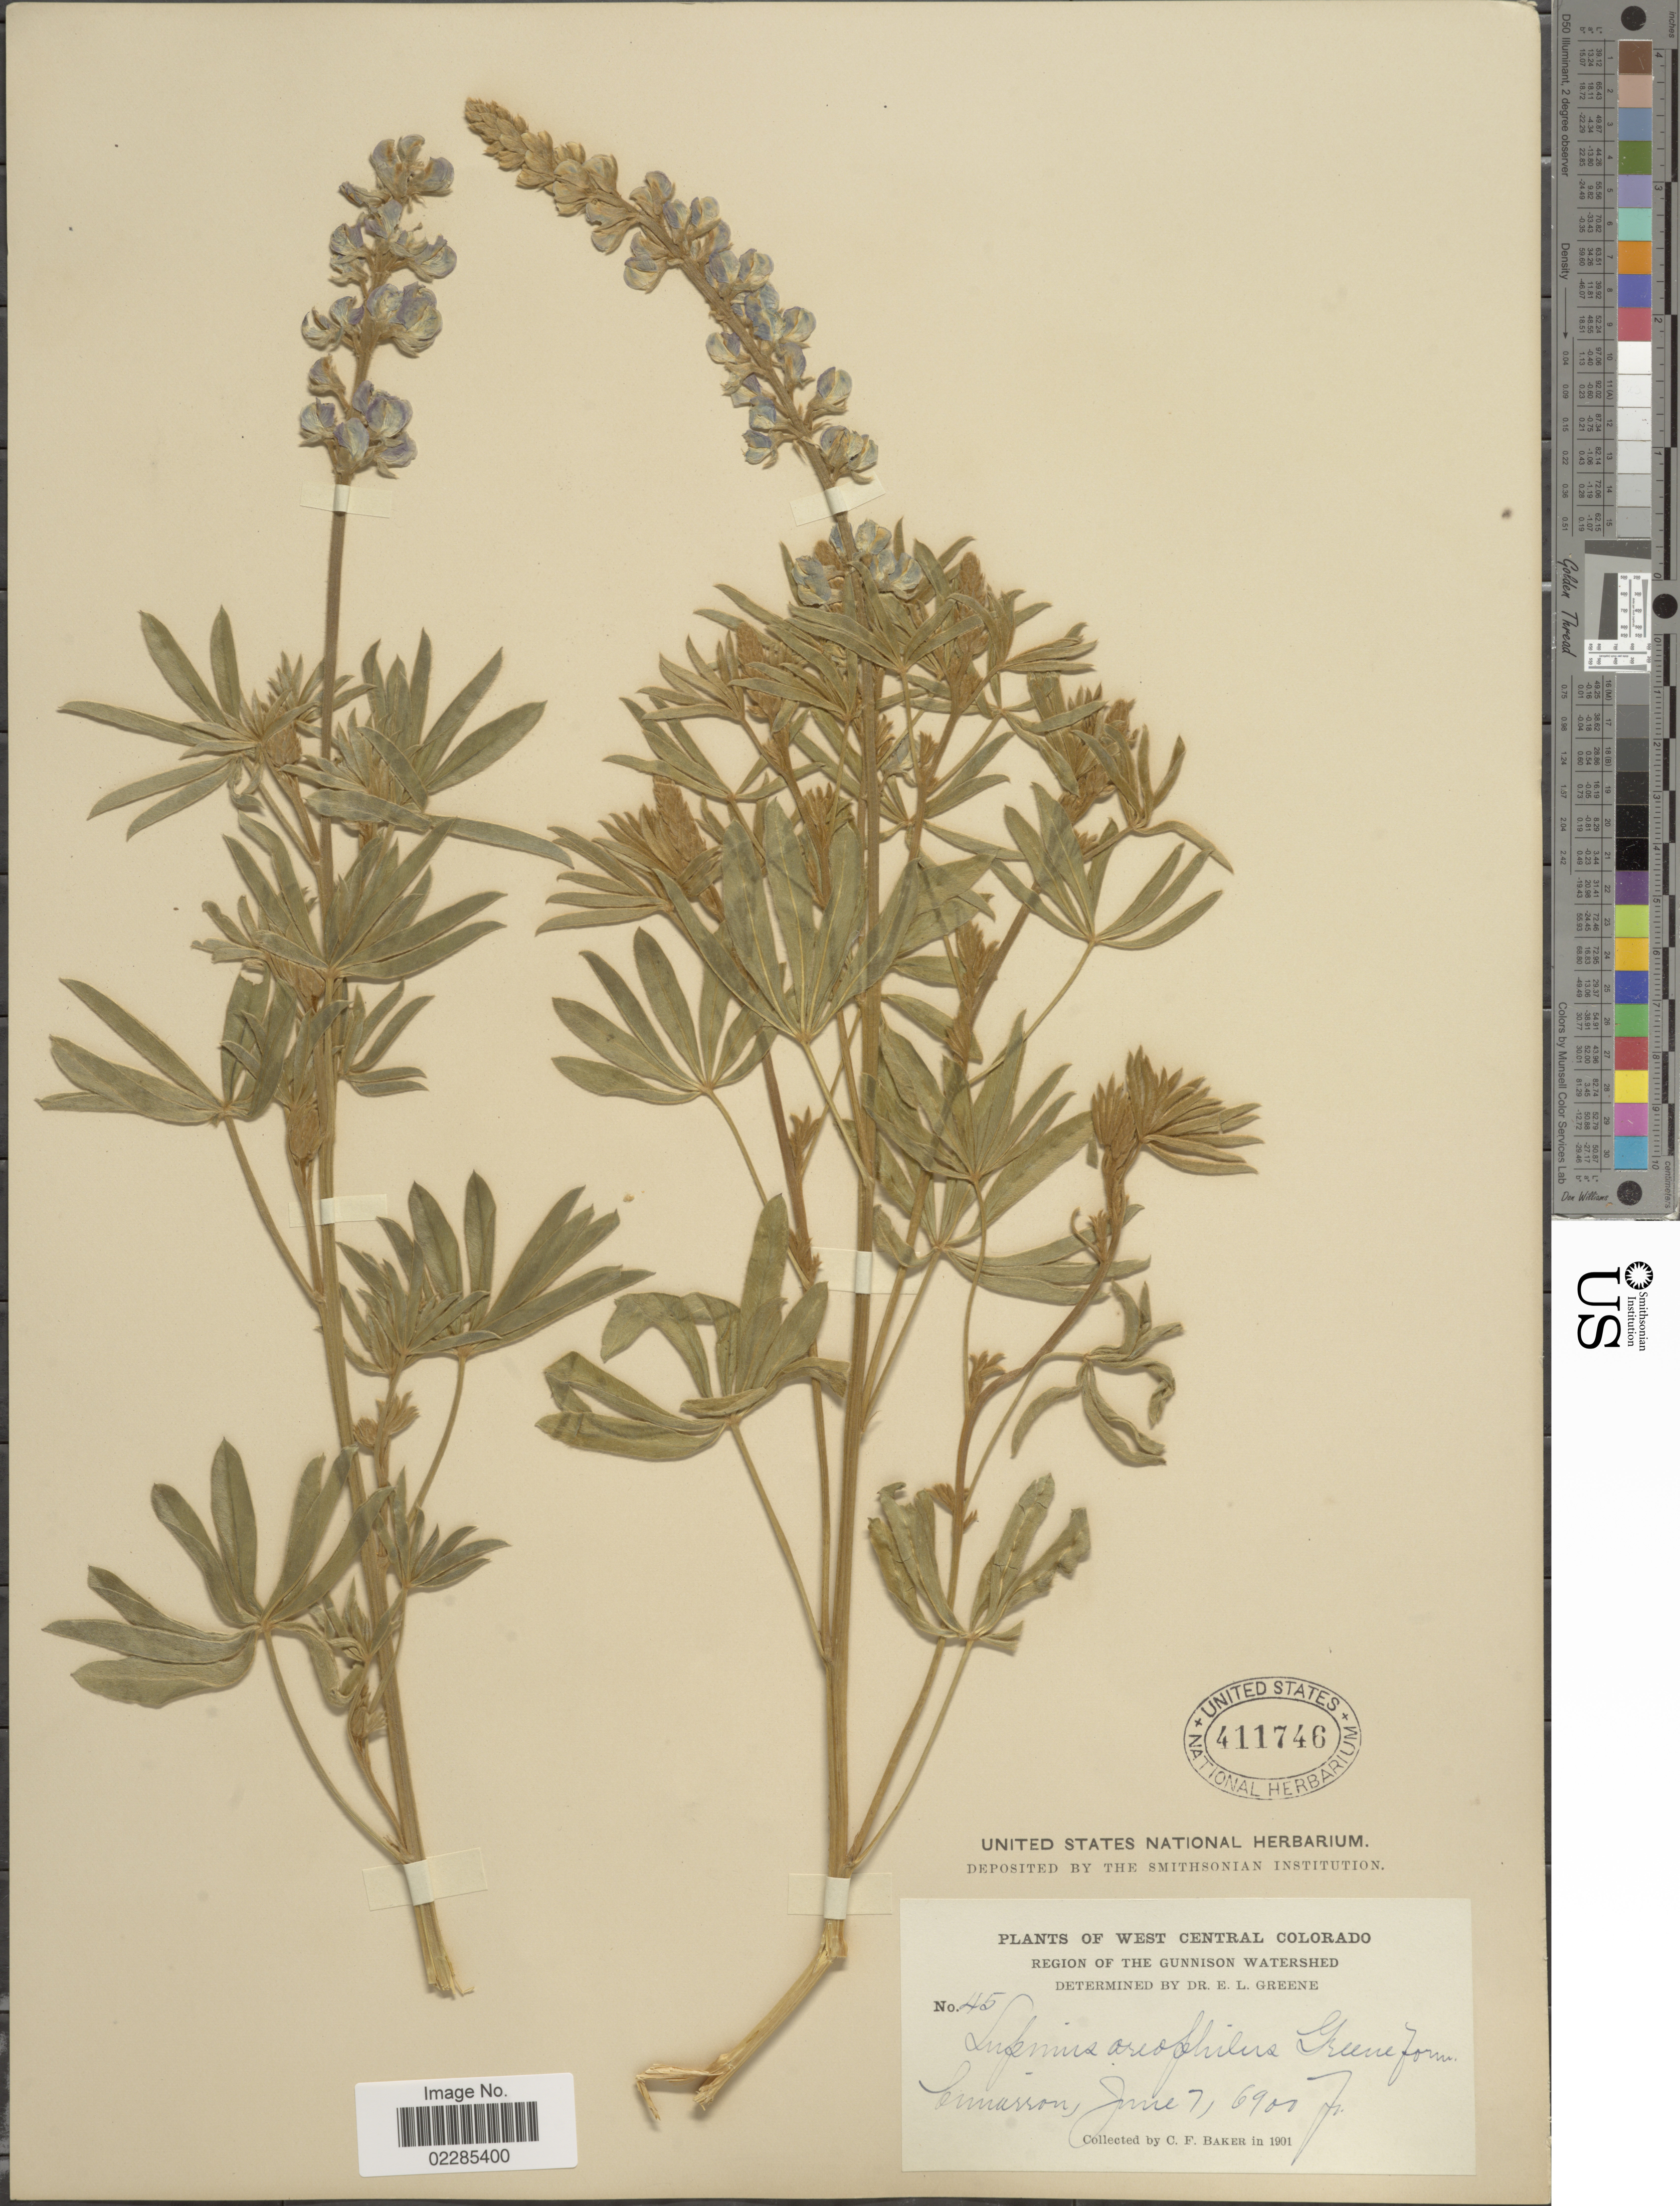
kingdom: Plantae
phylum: Tracheophyta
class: Magnoliopsida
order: Fabales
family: Fabaceae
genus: Lupinus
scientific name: Lupinus greenei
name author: A. Nelson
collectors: C. F. Baker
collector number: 45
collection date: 1901-06-07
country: United States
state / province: Colorado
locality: West Central Colorado, Region of the Gunnison Watershed, Cimarron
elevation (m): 2103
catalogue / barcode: US 411746